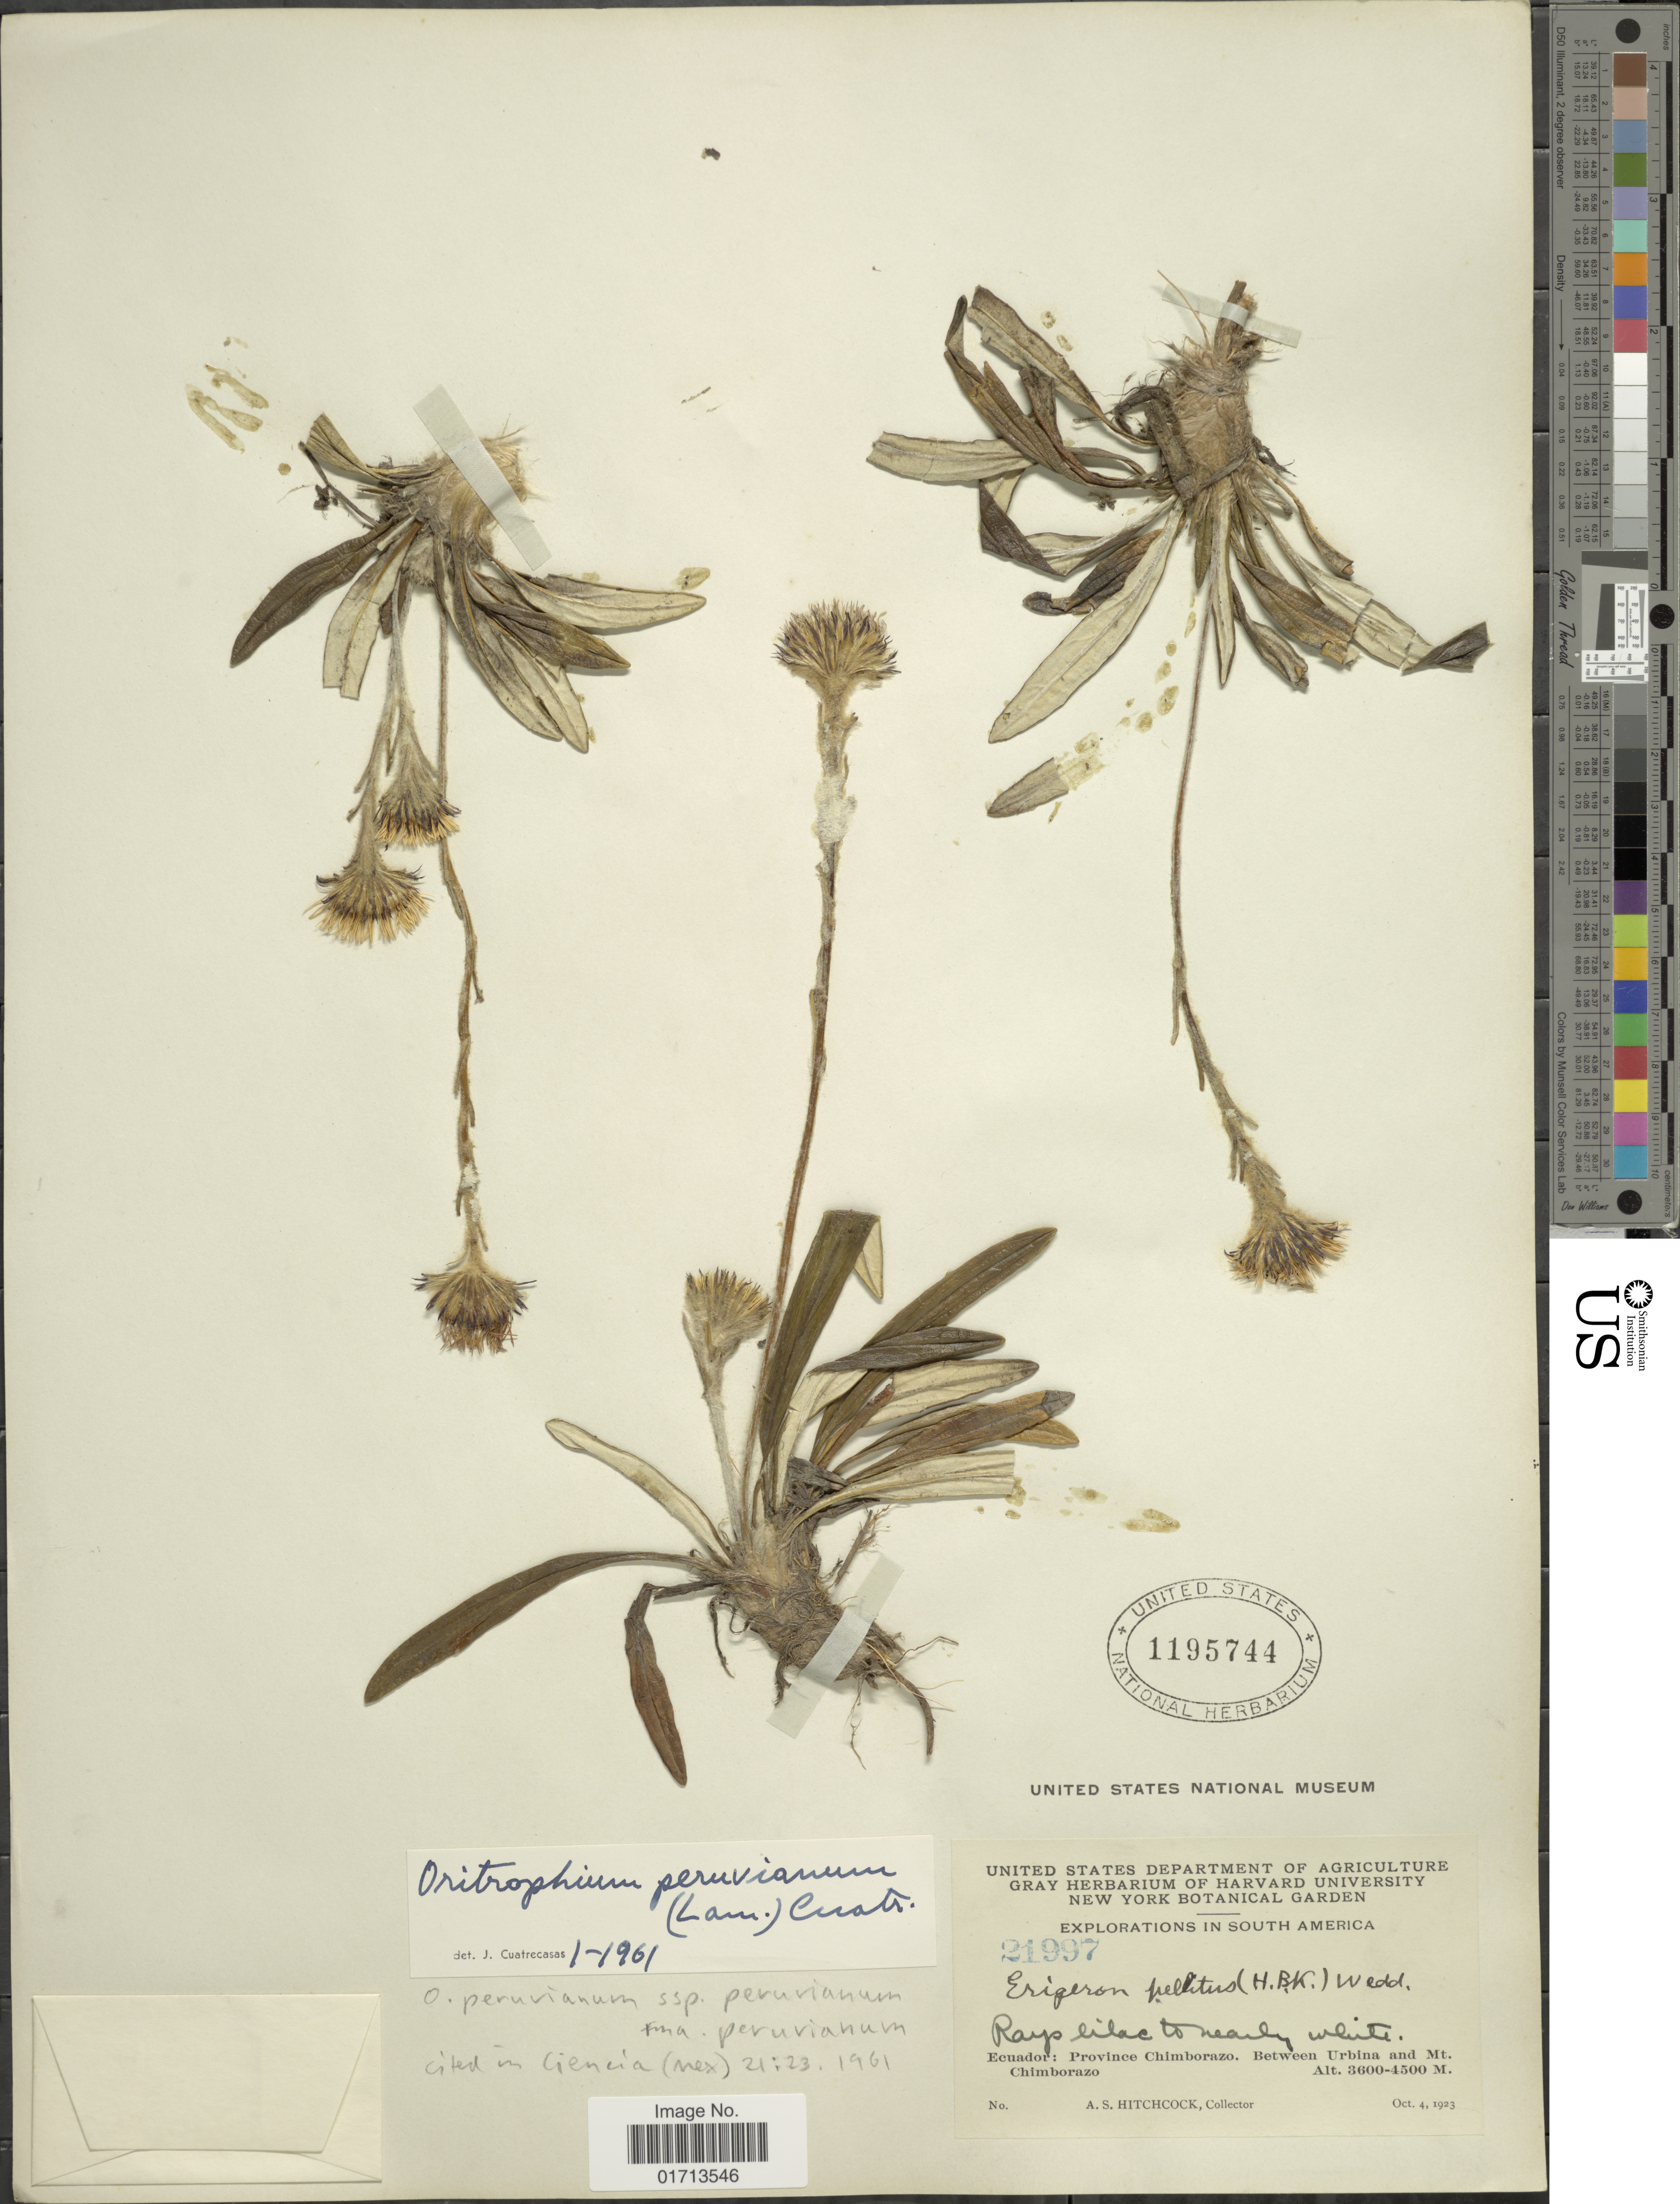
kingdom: Plantae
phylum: Tracheophyta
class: Magnoliopsida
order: Asterales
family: Asteraceae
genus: Oritrophium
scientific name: Oritrophium peruvianum f. peruvianum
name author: (Lam.) Cuatrec.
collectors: A. S. Hitchcock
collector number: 21997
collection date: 1923-10-04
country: Ecuador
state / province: Chimborazo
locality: Between Urbina and Mt. Chimborazo.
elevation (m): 3600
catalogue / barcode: US 1195744